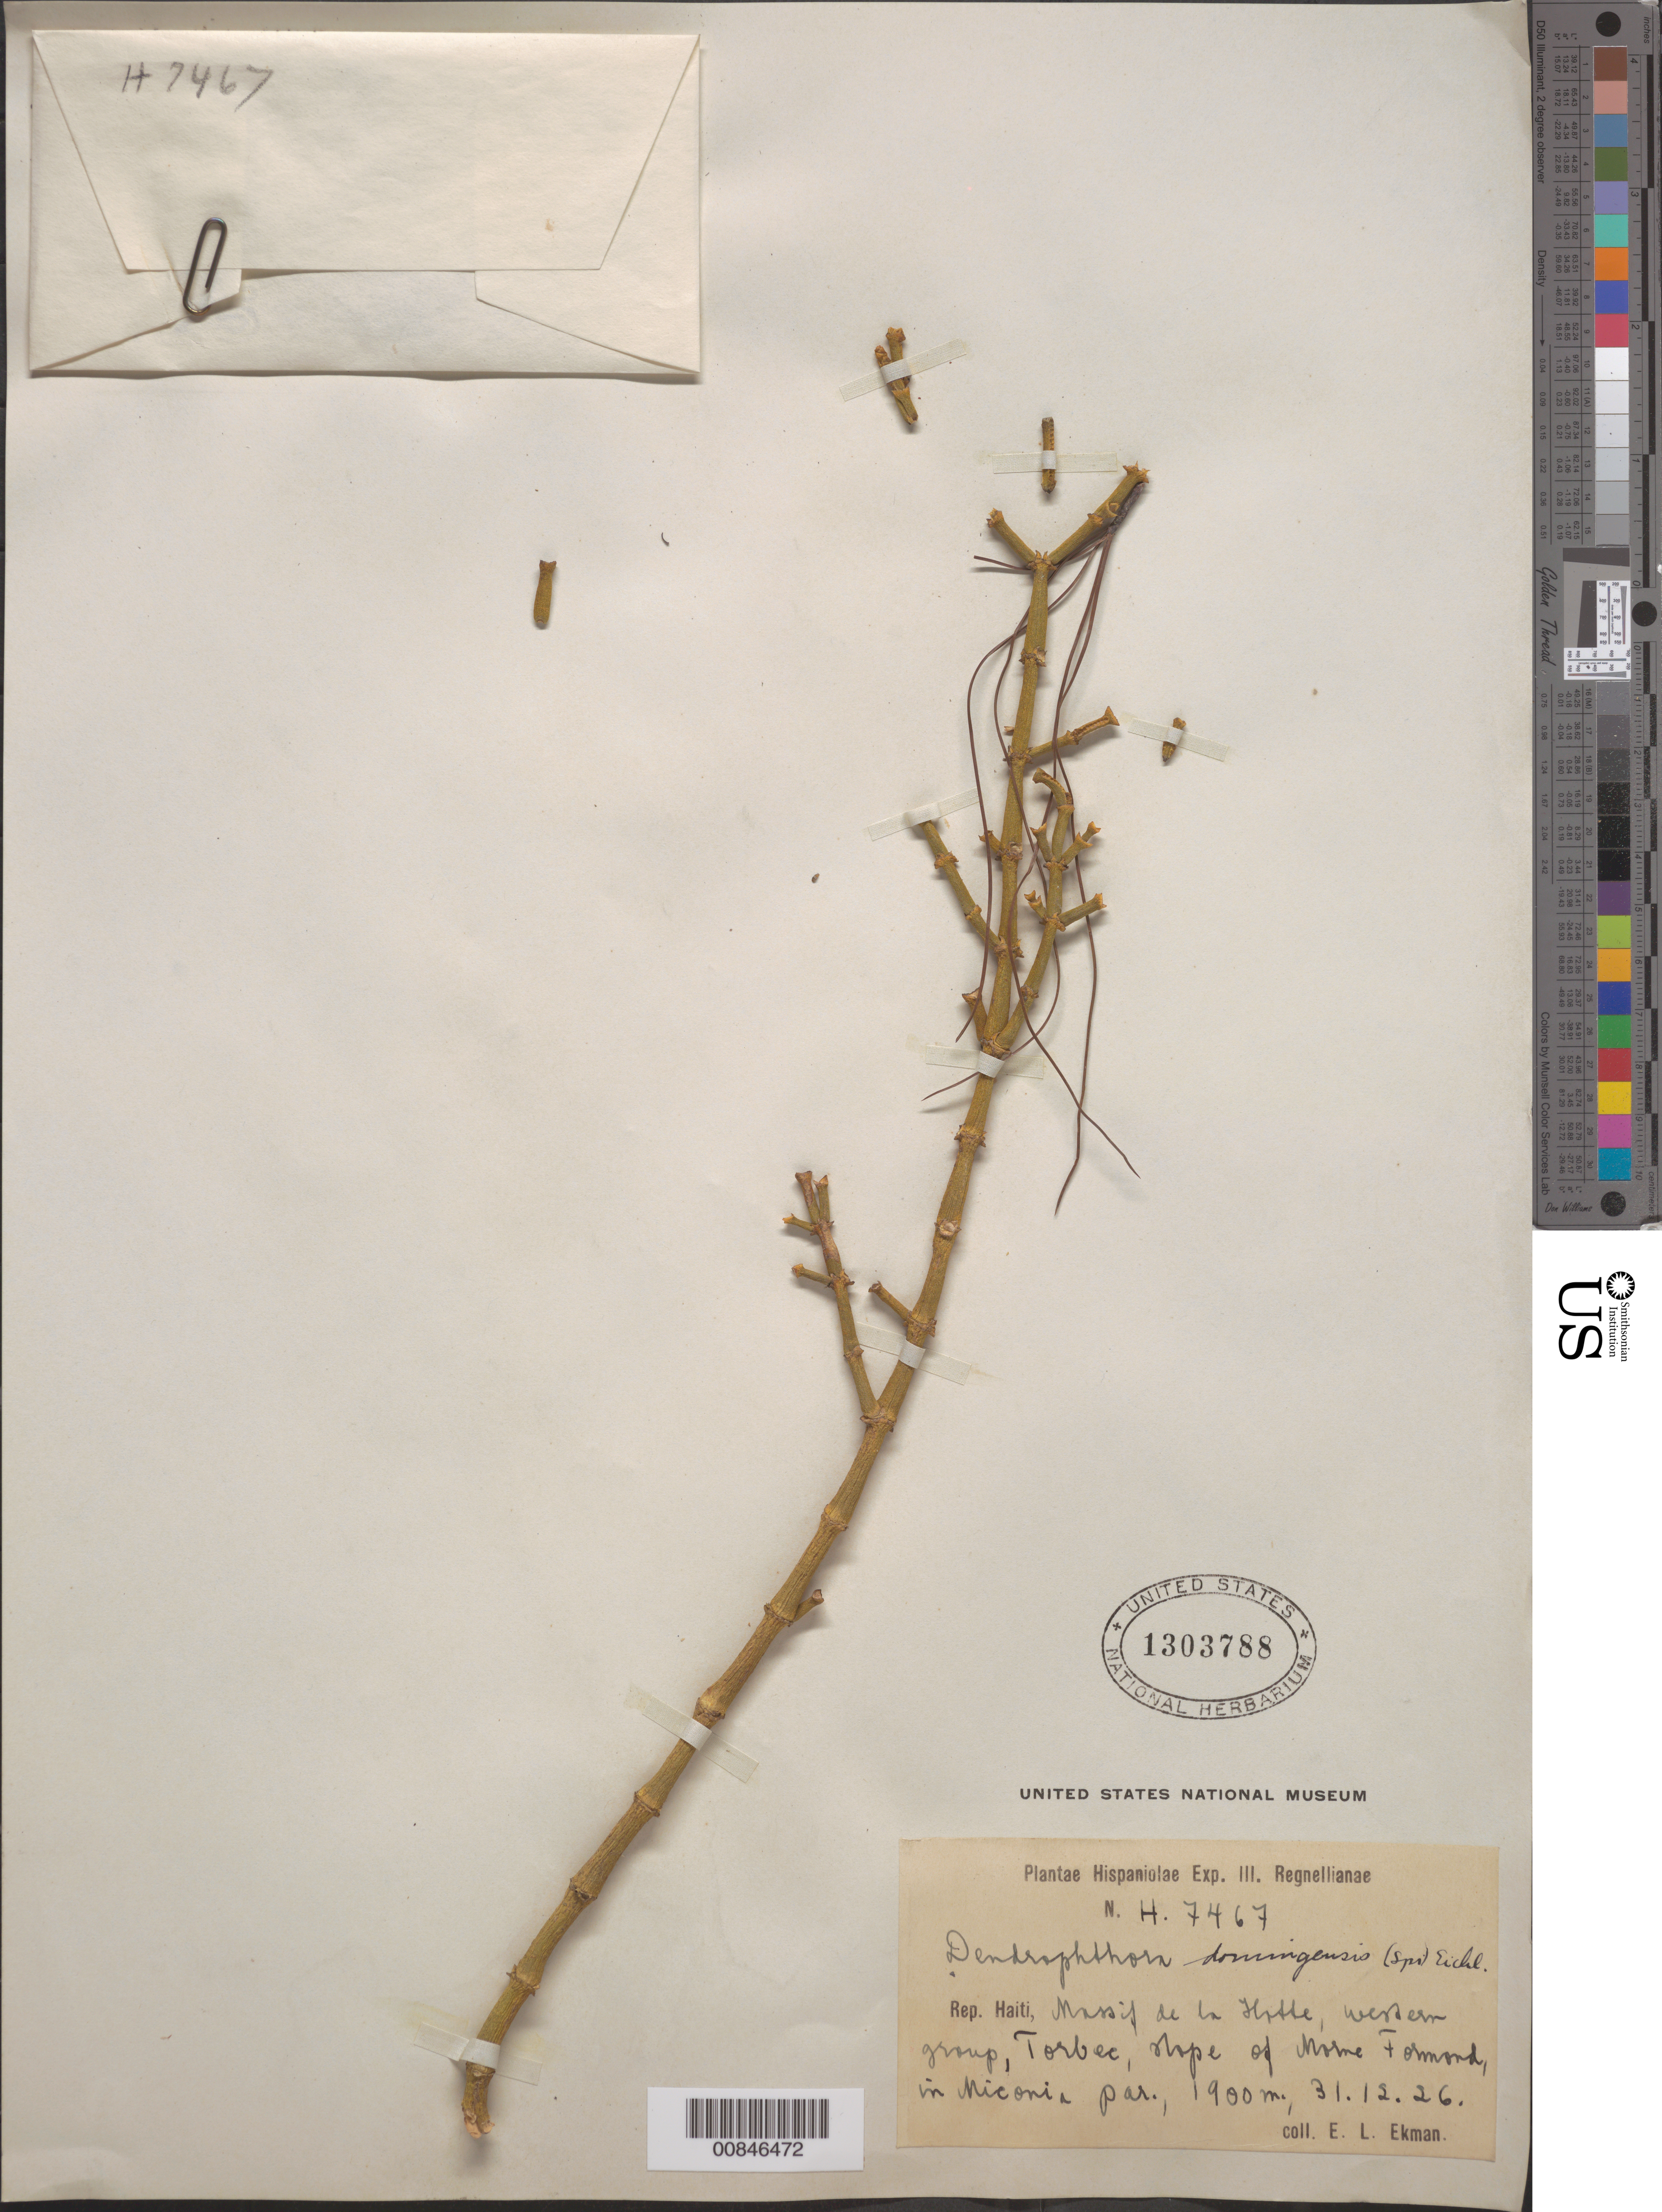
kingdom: Plantae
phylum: Tracheophyta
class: Magnoliopsida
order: Santalales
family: Viscaceae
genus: Dendrophthora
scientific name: Dendrophthora domingensis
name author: (Spreng.) Eichler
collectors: E. L. Ekman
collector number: H 7467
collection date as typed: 31 Dec 1926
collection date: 1926-12-31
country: Haiti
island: Hispaniola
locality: Massif de la Hotte, western group, Torbec, slope of Morne Formond.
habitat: In Miconia.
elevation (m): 1900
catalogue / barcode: US 1303788